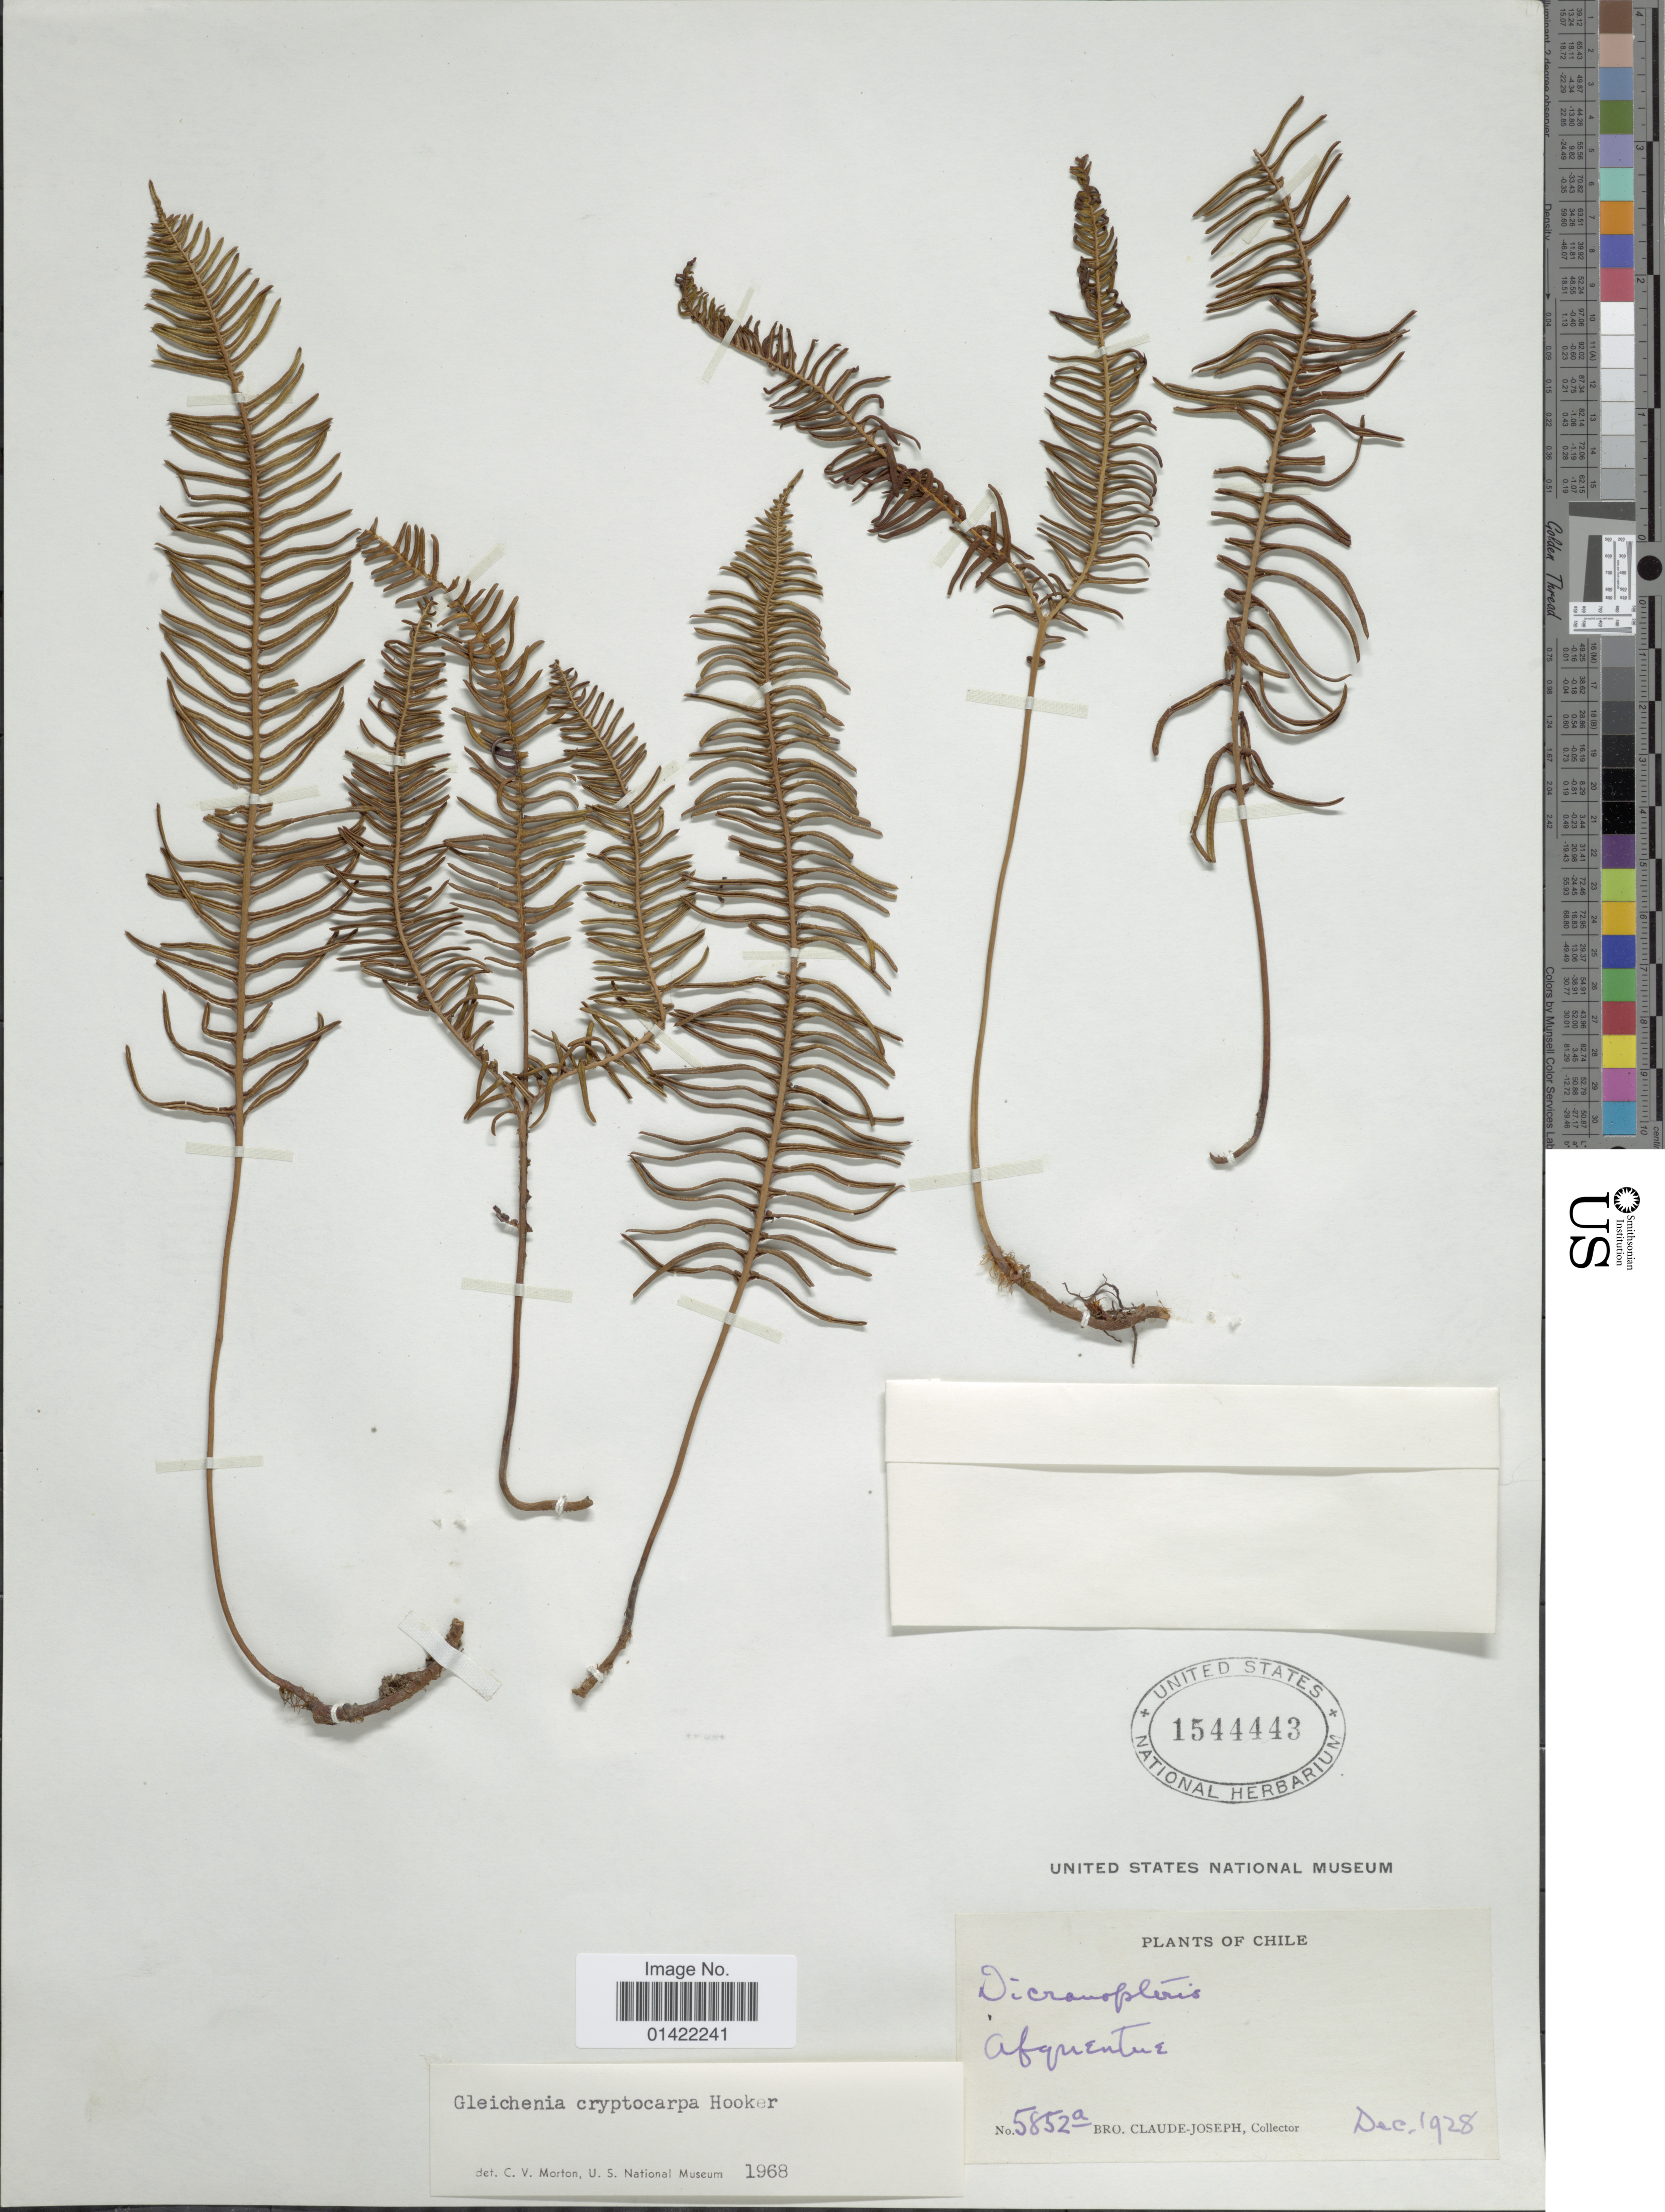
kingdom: Plantae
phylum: Tracheophyta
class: Polypodiopsida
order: Gleicheniales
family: Gleicheniaceae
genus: Sticherus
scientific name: Sticherus cryptocarpus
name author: (Hook.) Ching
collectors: Bro. Claude-Joseph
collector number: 5852a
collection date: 1928-12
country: Chile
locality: Apquentune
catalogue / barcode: US 1544443